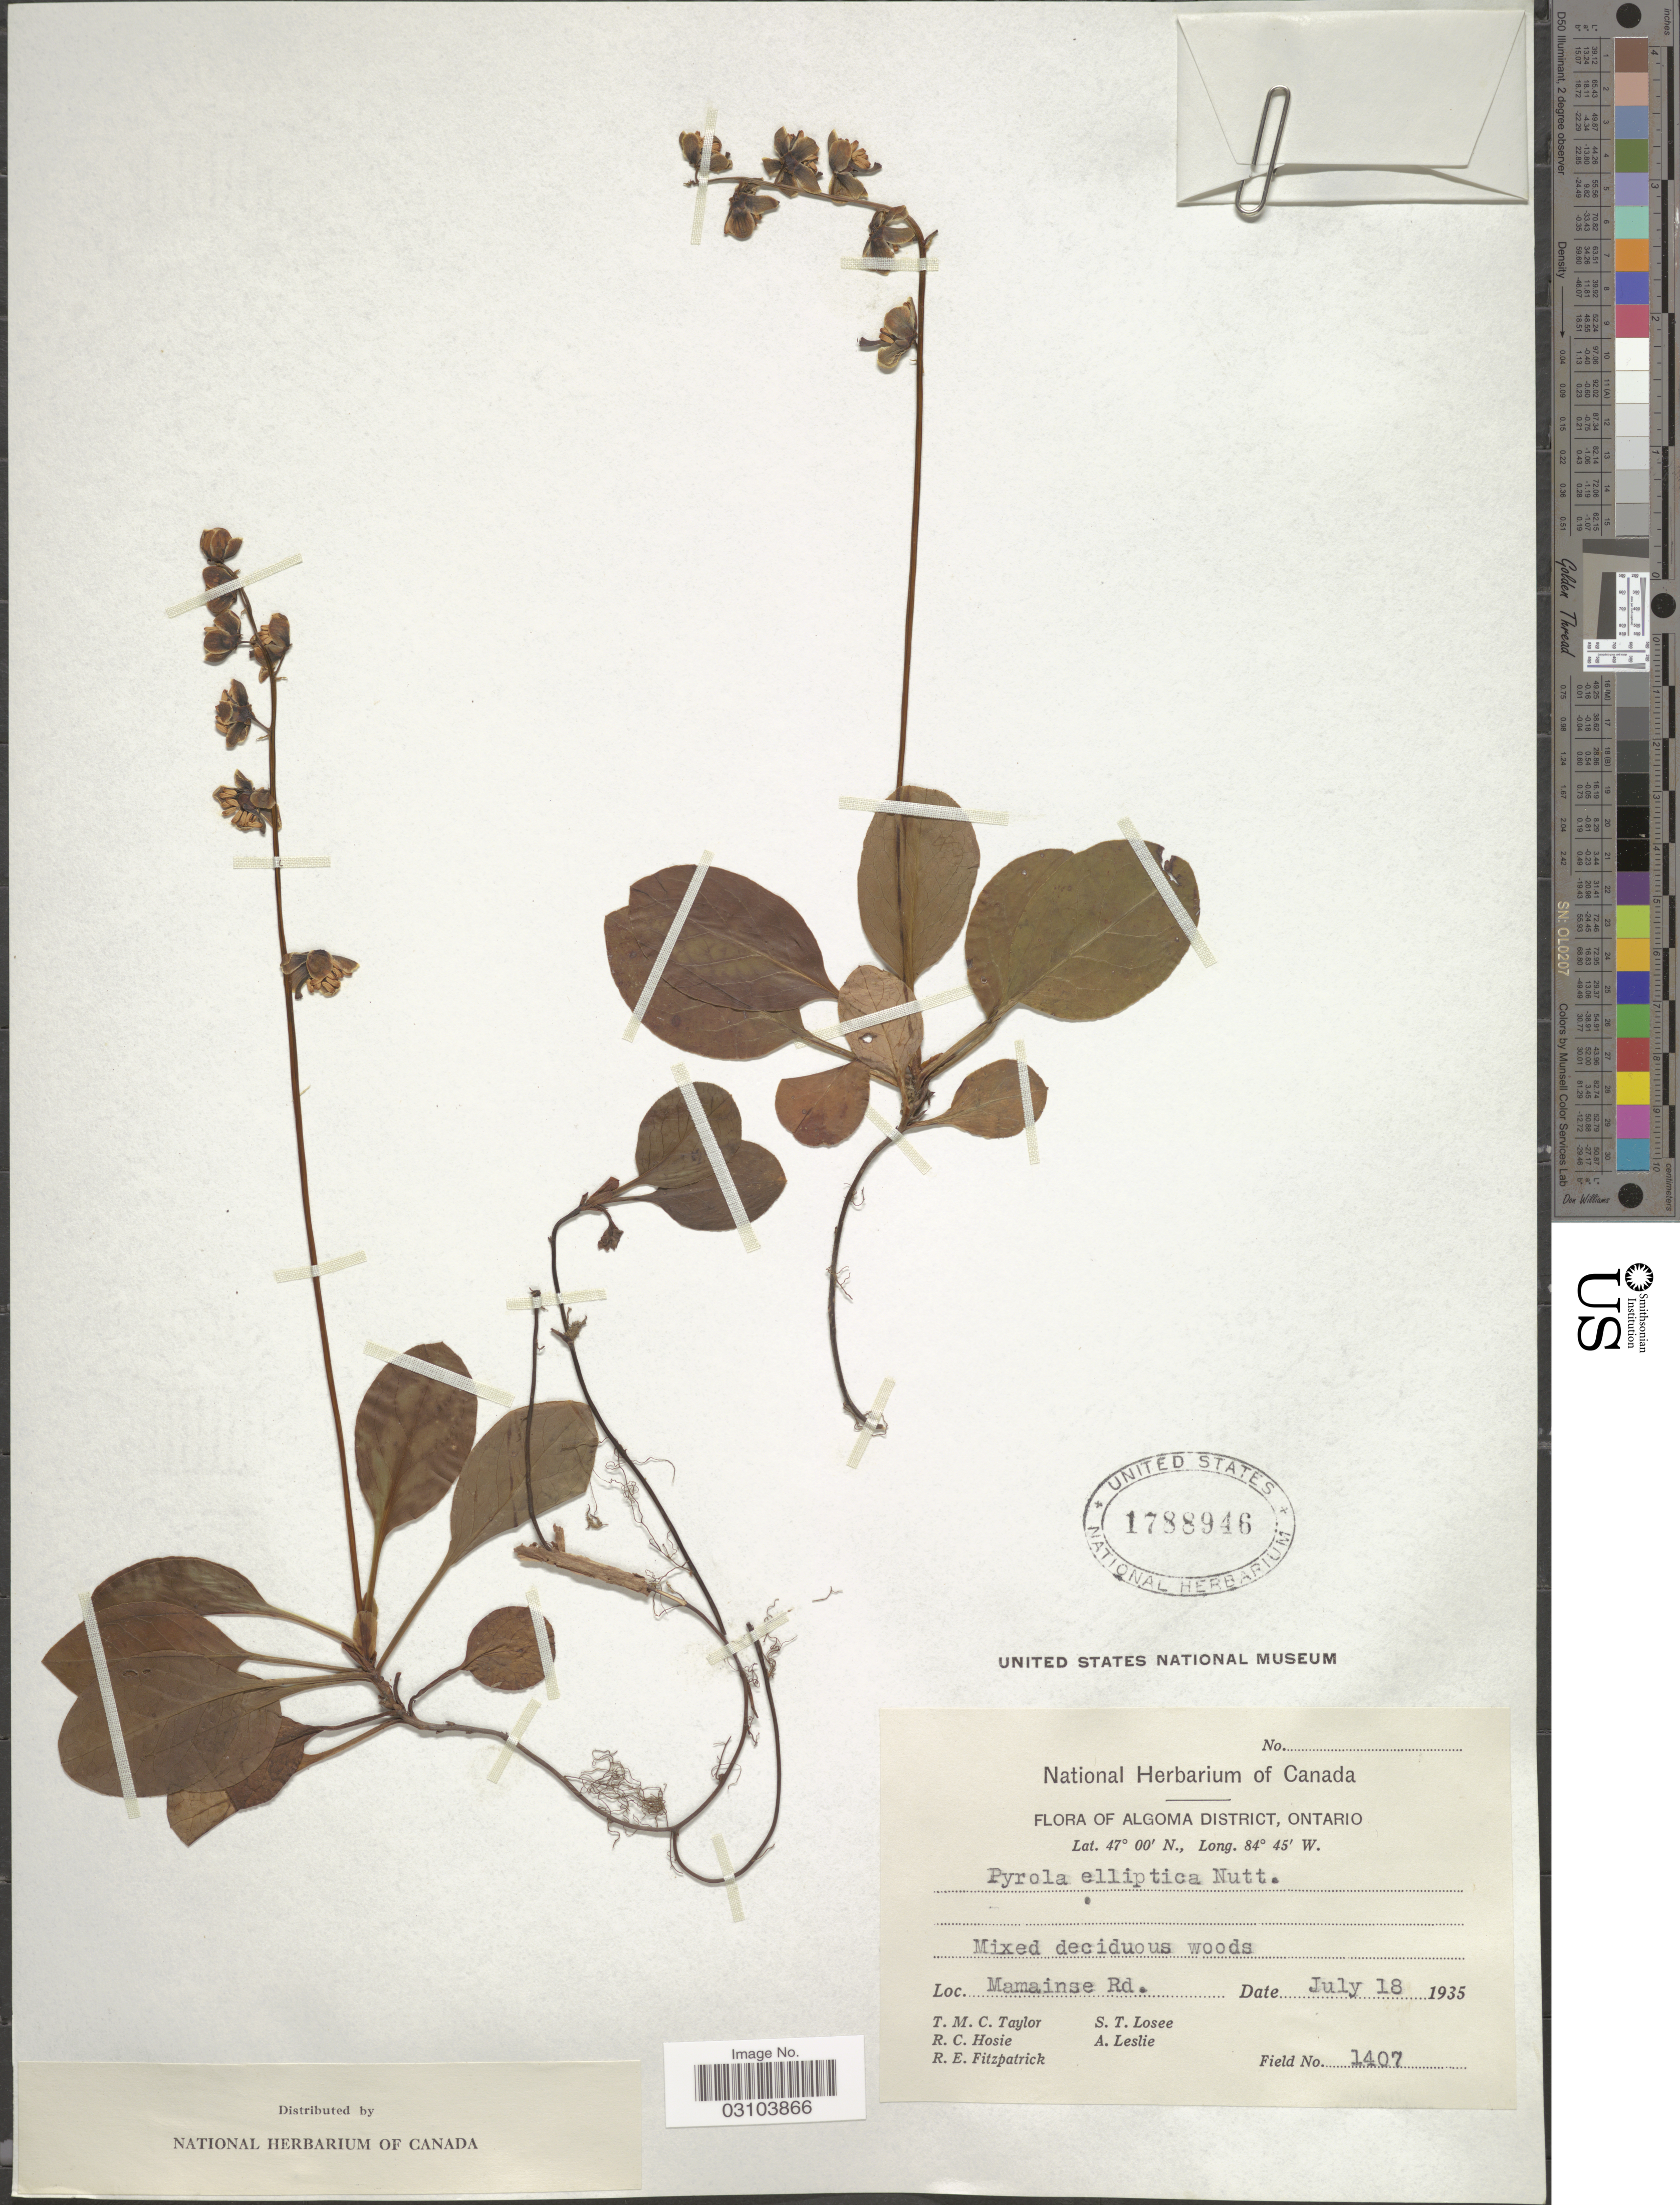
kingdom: Plantae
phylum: Tracheophyta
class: Magnoliopsida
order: Ericales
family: Ericaceae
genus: Pyrola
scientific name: Pyrola elliptica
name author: Nutt.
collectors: T. M. C. Taylor, R. Hosie, R. Fitzpatrick, S. Losee & A. Leslie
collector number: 1407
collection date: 1935-07-18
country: Canada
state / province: Ontario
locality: Algoma District. Mamainse Rd.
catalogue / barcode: US 1788946